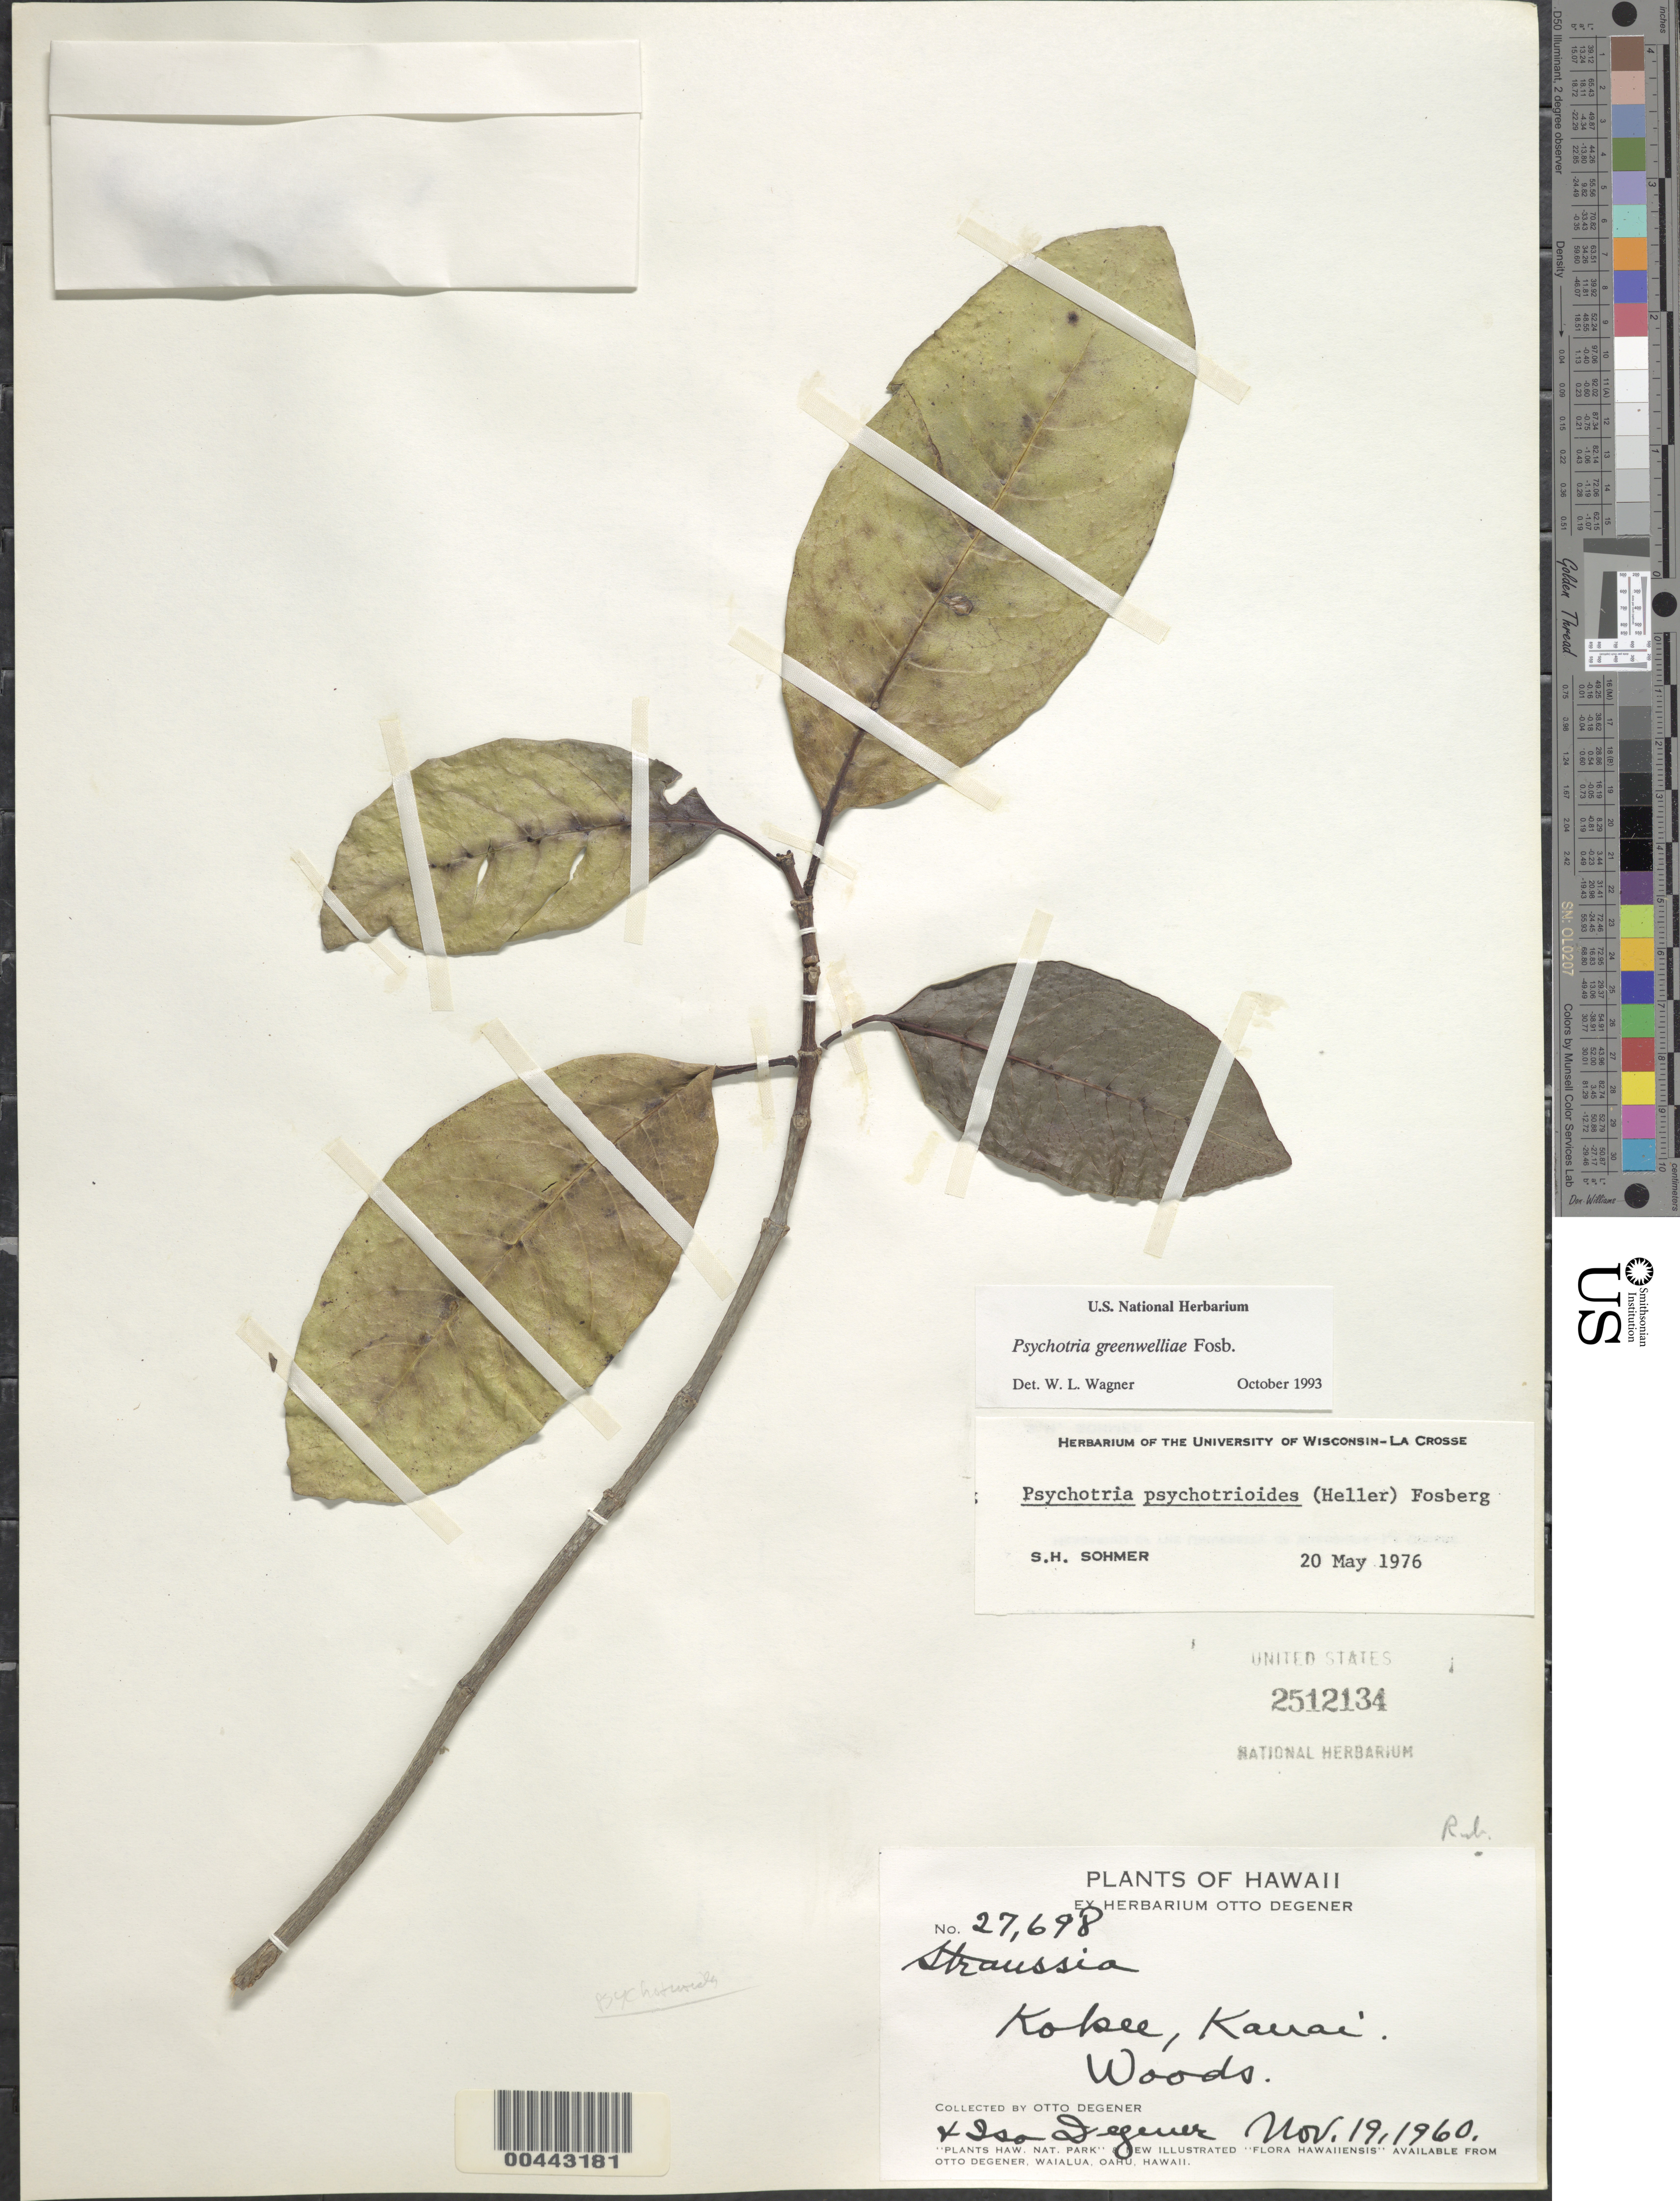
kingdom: Plantae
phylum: Tracheophyta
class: Magnoliopsida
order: Gentianales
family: Rubiaceae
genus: Psychotria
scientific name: Psychotria greenwelliae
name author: Fosberg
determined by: Wagner, W. L., (BOT), Smithsonian Institution - National Museum of Natural History (UNITED STATES)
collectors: O. Degener & I. Degener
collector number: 27698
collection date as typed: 19 Nov 1960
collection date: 1960-11-19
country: United States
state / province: Hawaii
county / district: Kauai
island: Kaua'i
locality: Kokee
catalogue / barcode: US 2512134